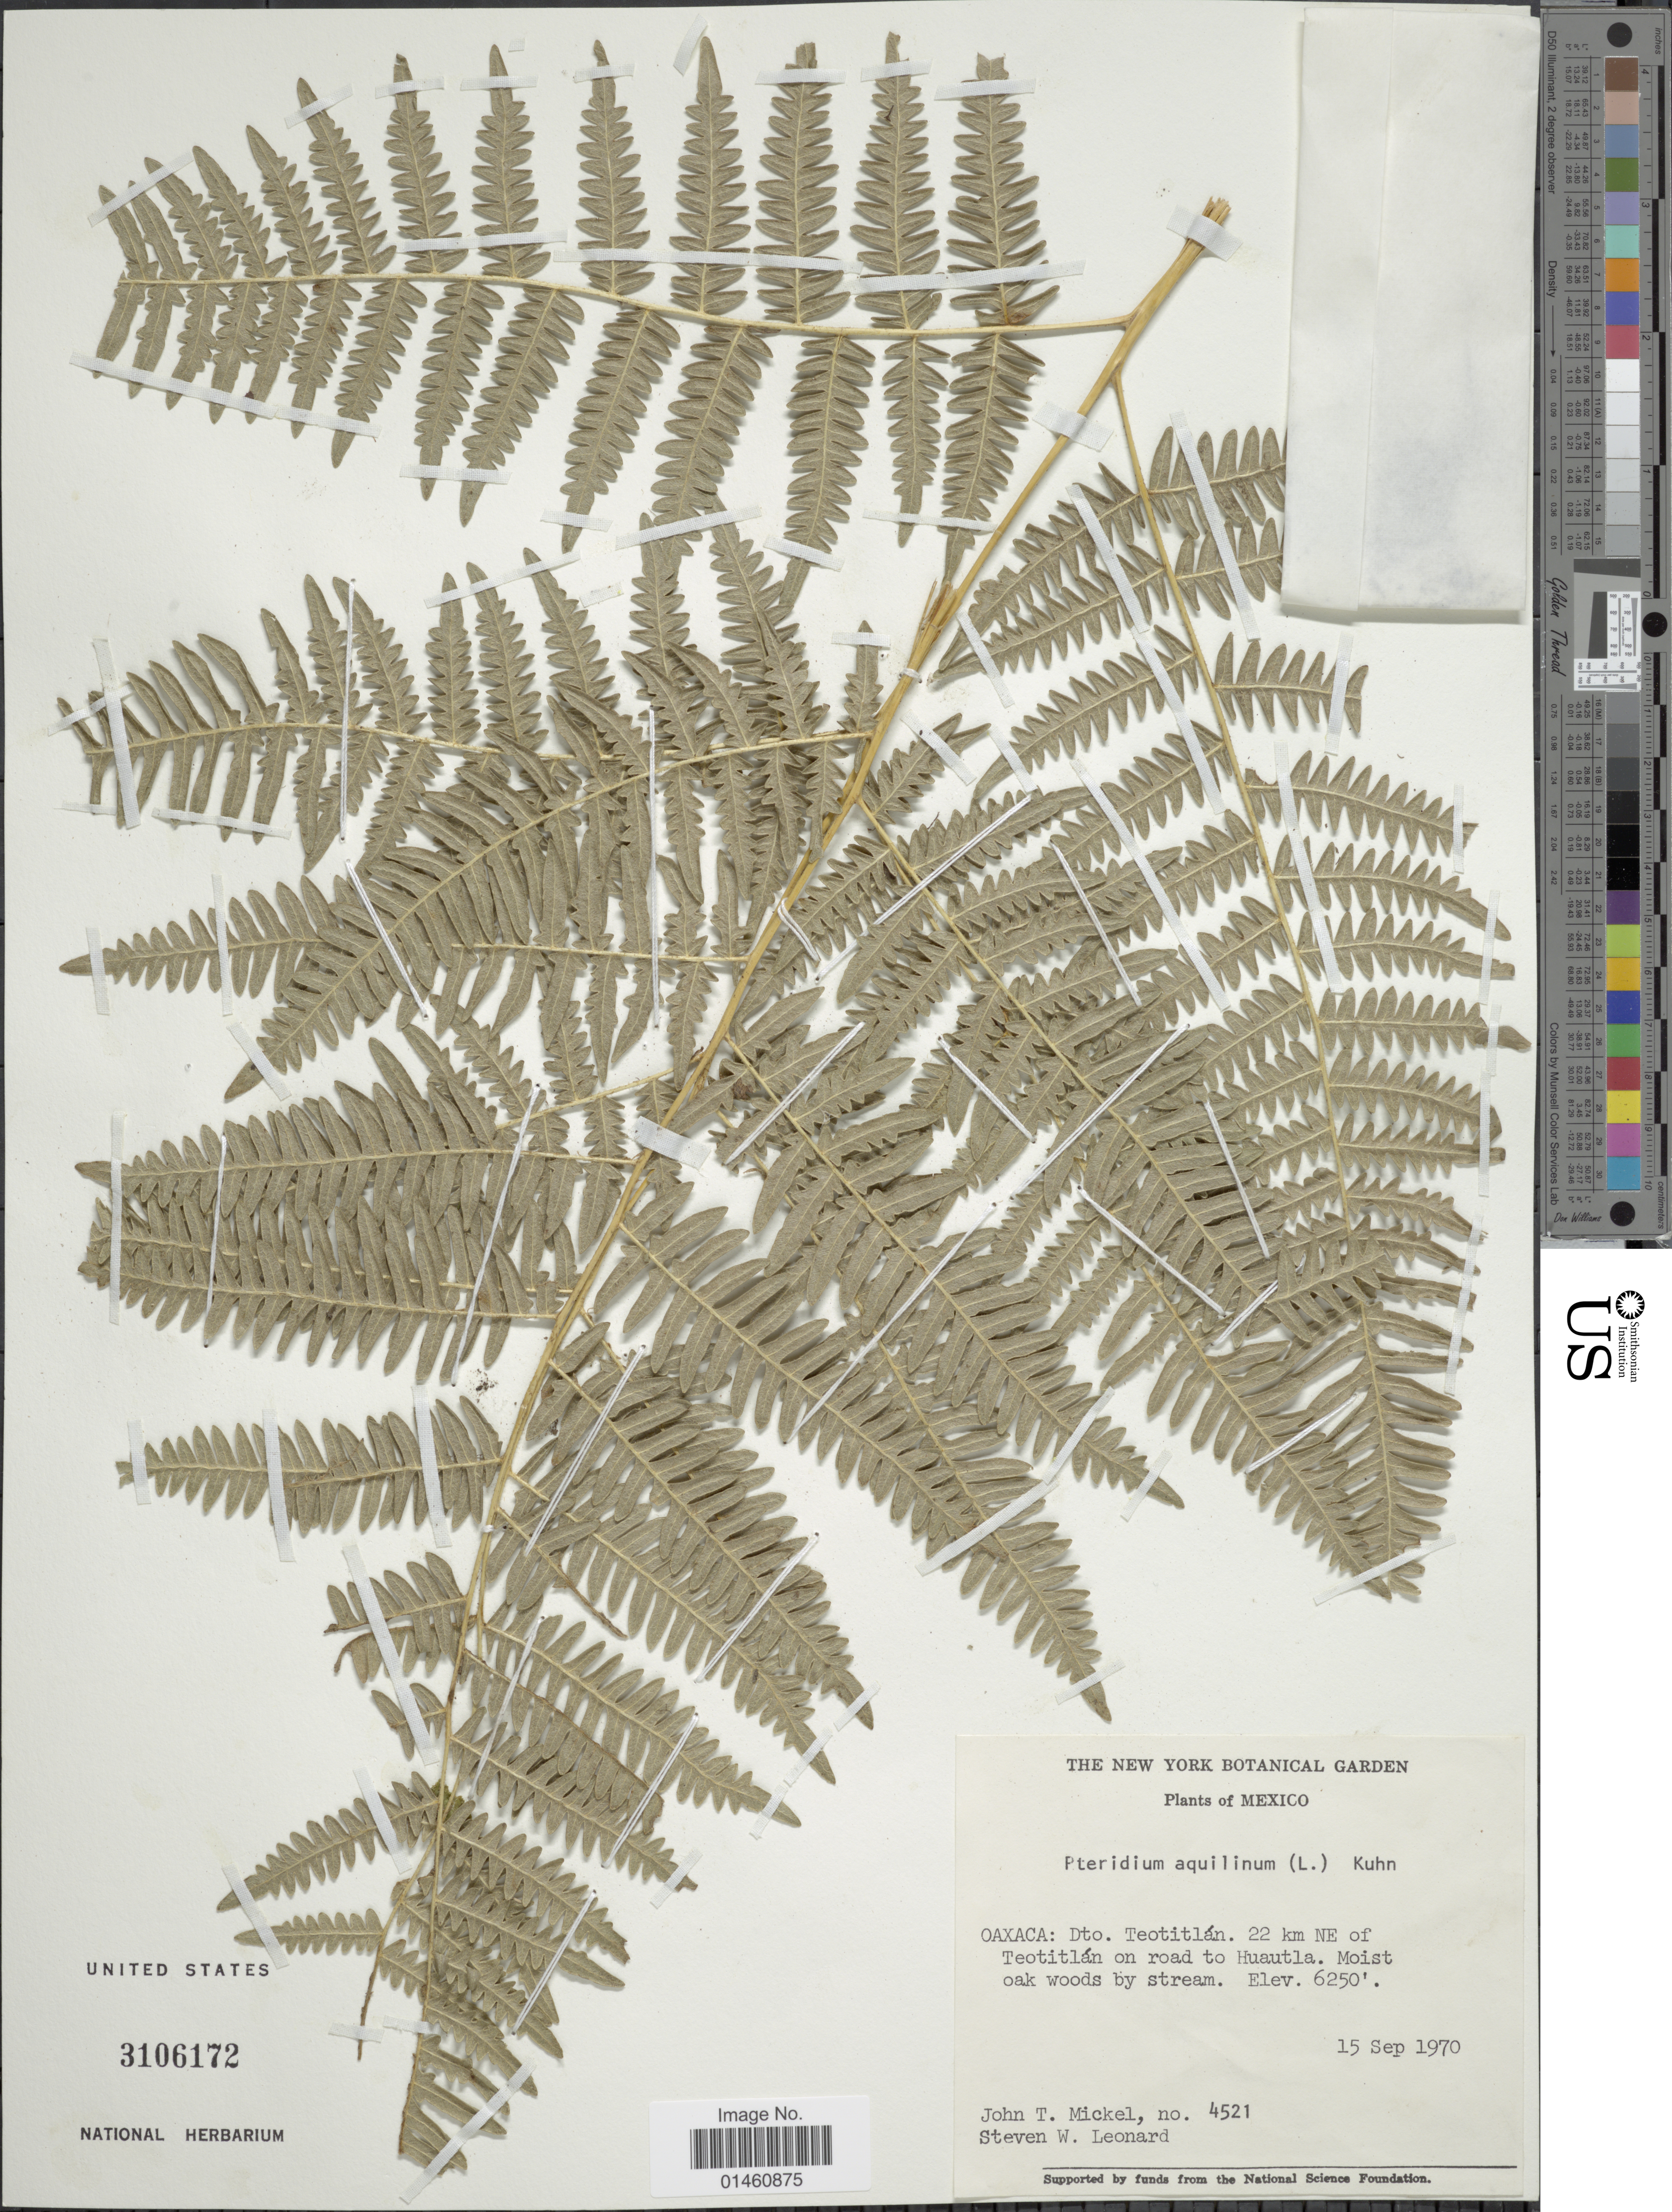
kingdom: Plantae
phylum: Tracheophyta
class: Polypodiopsida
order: Polypodiales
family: Dennstaedtiaceae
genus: Pteridium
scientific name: Pteridium caudatum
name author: (L.) Maxon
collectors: J. T. Mickel & S. W. Leonard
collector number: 4521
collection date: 1970-09-15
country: Mexico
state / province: Oaxaca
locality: Dto. Teotitlán. 22 km NE of Teotitlán on road to Huautla.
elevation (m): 1905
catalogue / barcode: US 3106172